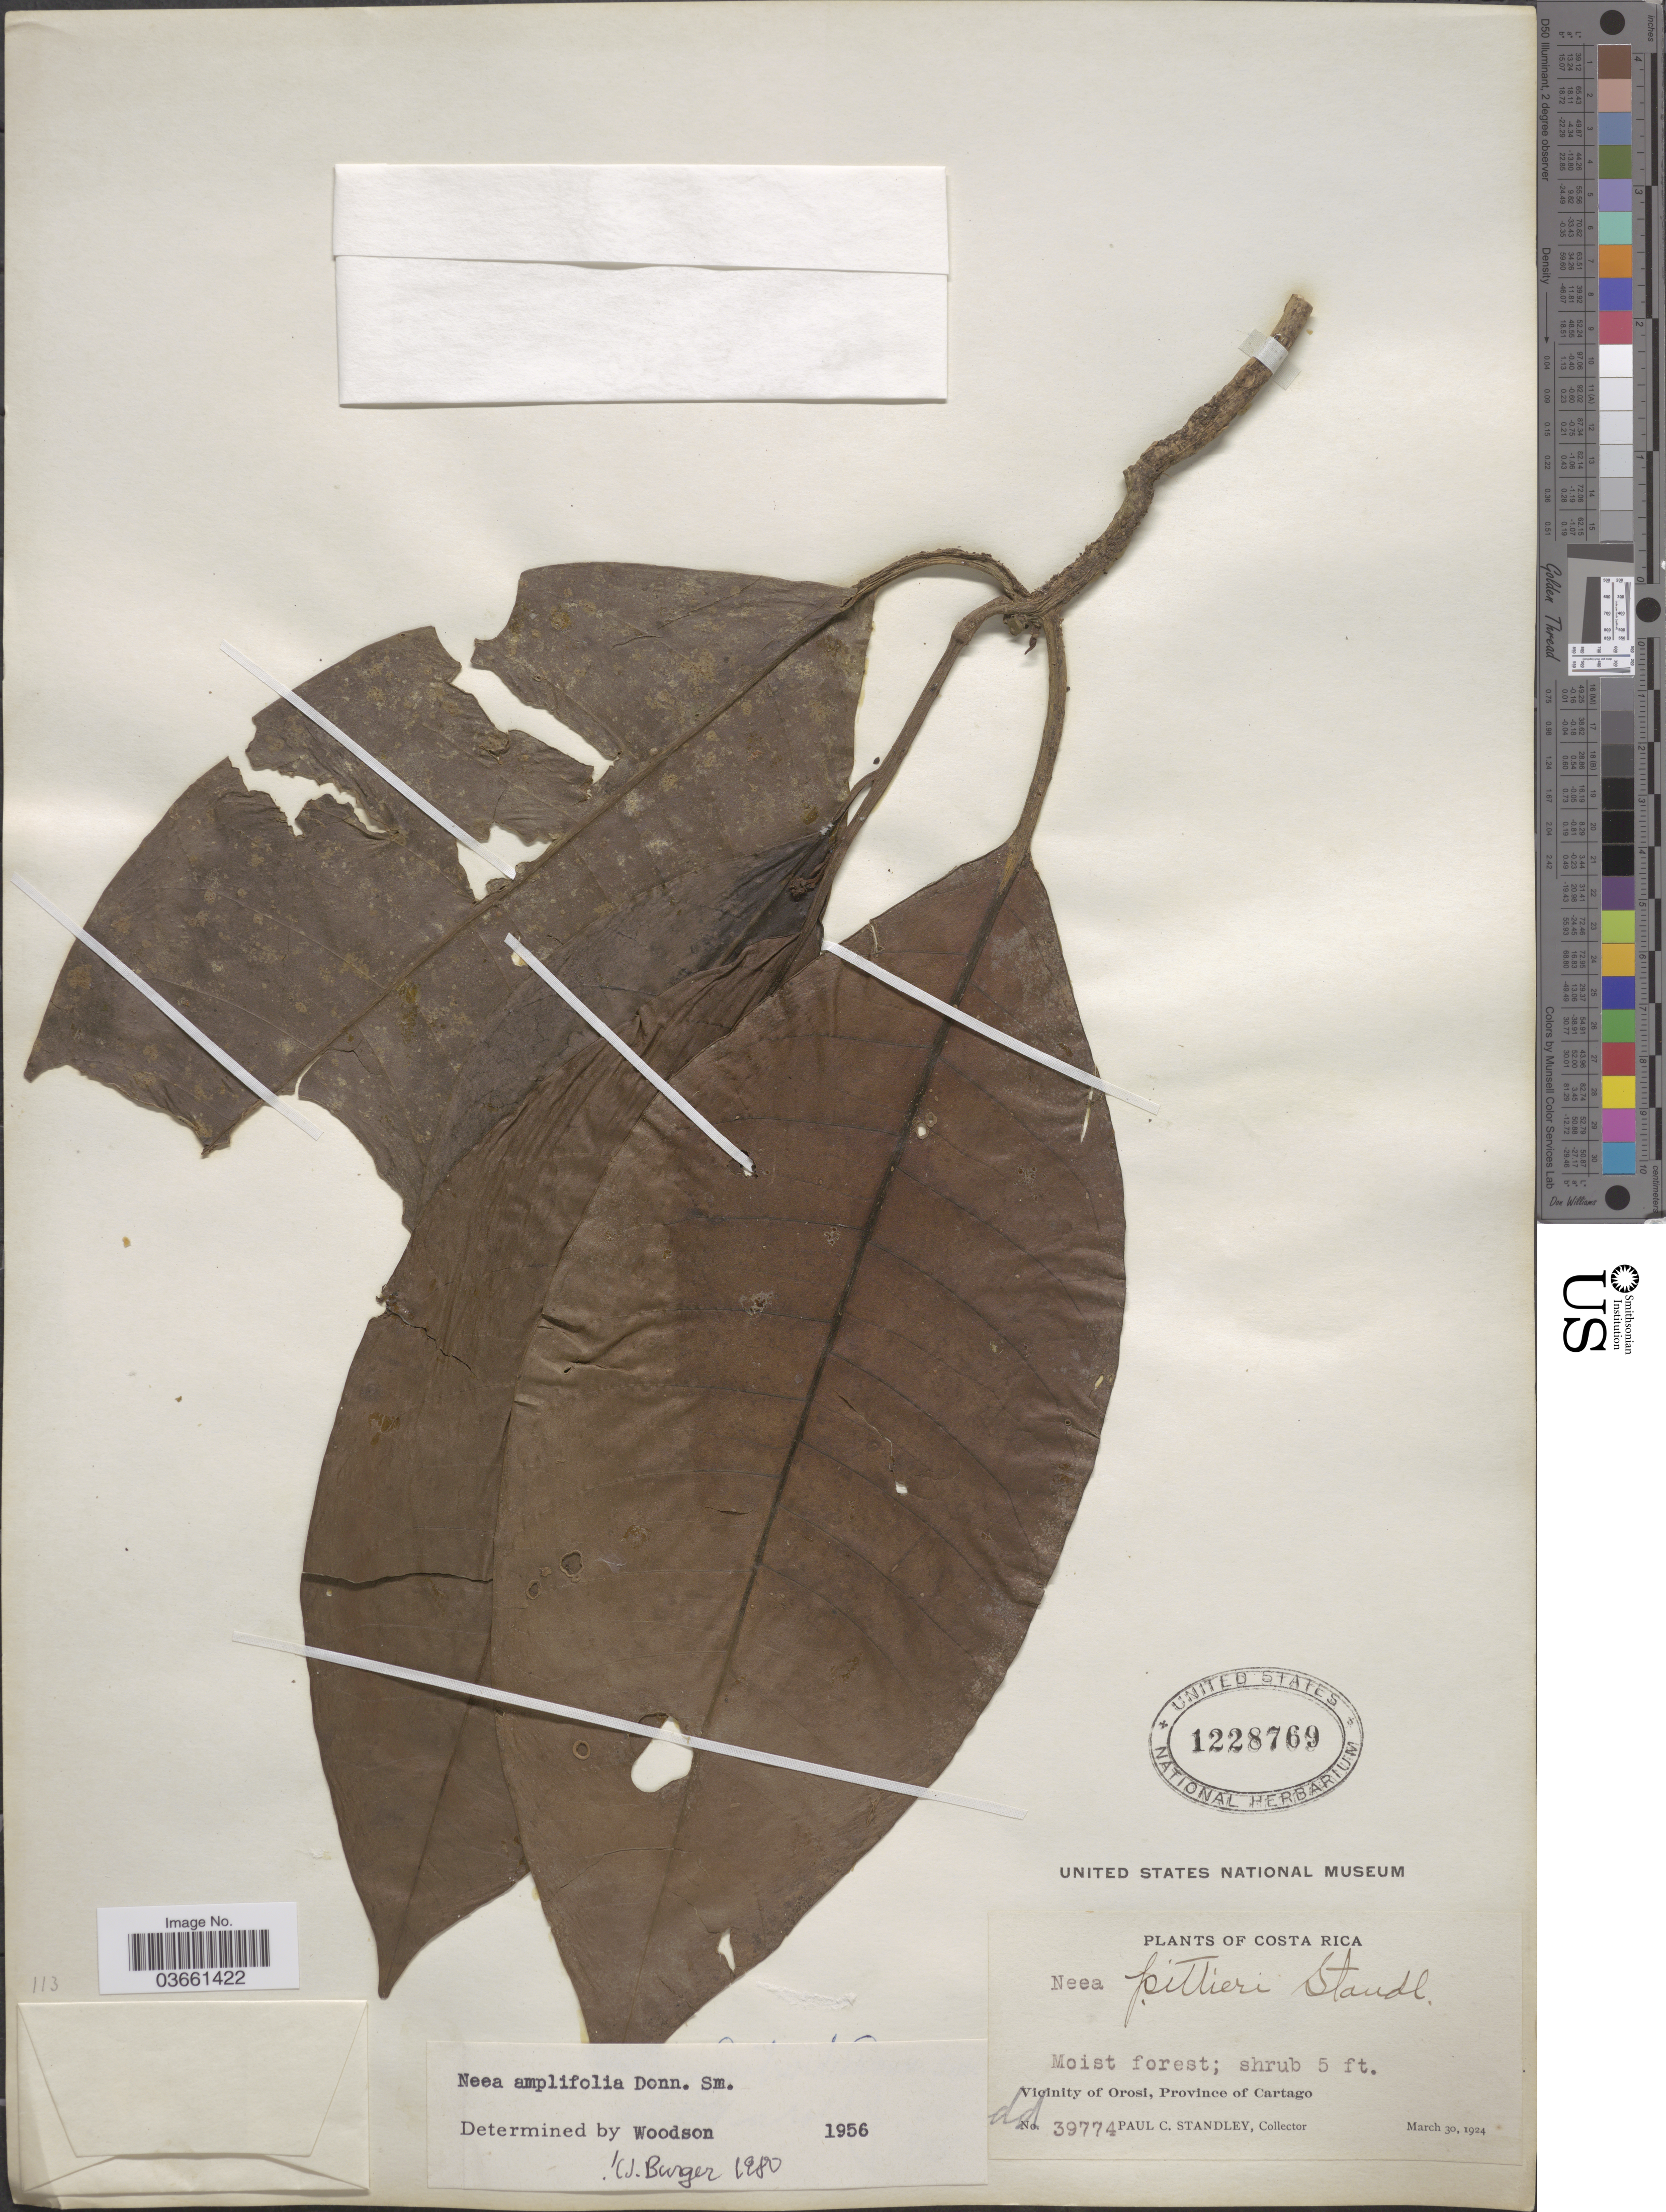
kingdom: Plantae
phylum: Tracheophyta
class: Magnoliopsida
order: Caryophyllales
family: Nyctaginaceae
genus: Neea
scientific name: Neea amplifolia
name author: Donn. Sm.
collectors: P. C. Standley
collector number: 39774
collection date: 1924-03-30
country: Costa Rica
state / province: Cartago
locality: Vicinity of Orosi.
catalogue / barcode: US 1228769